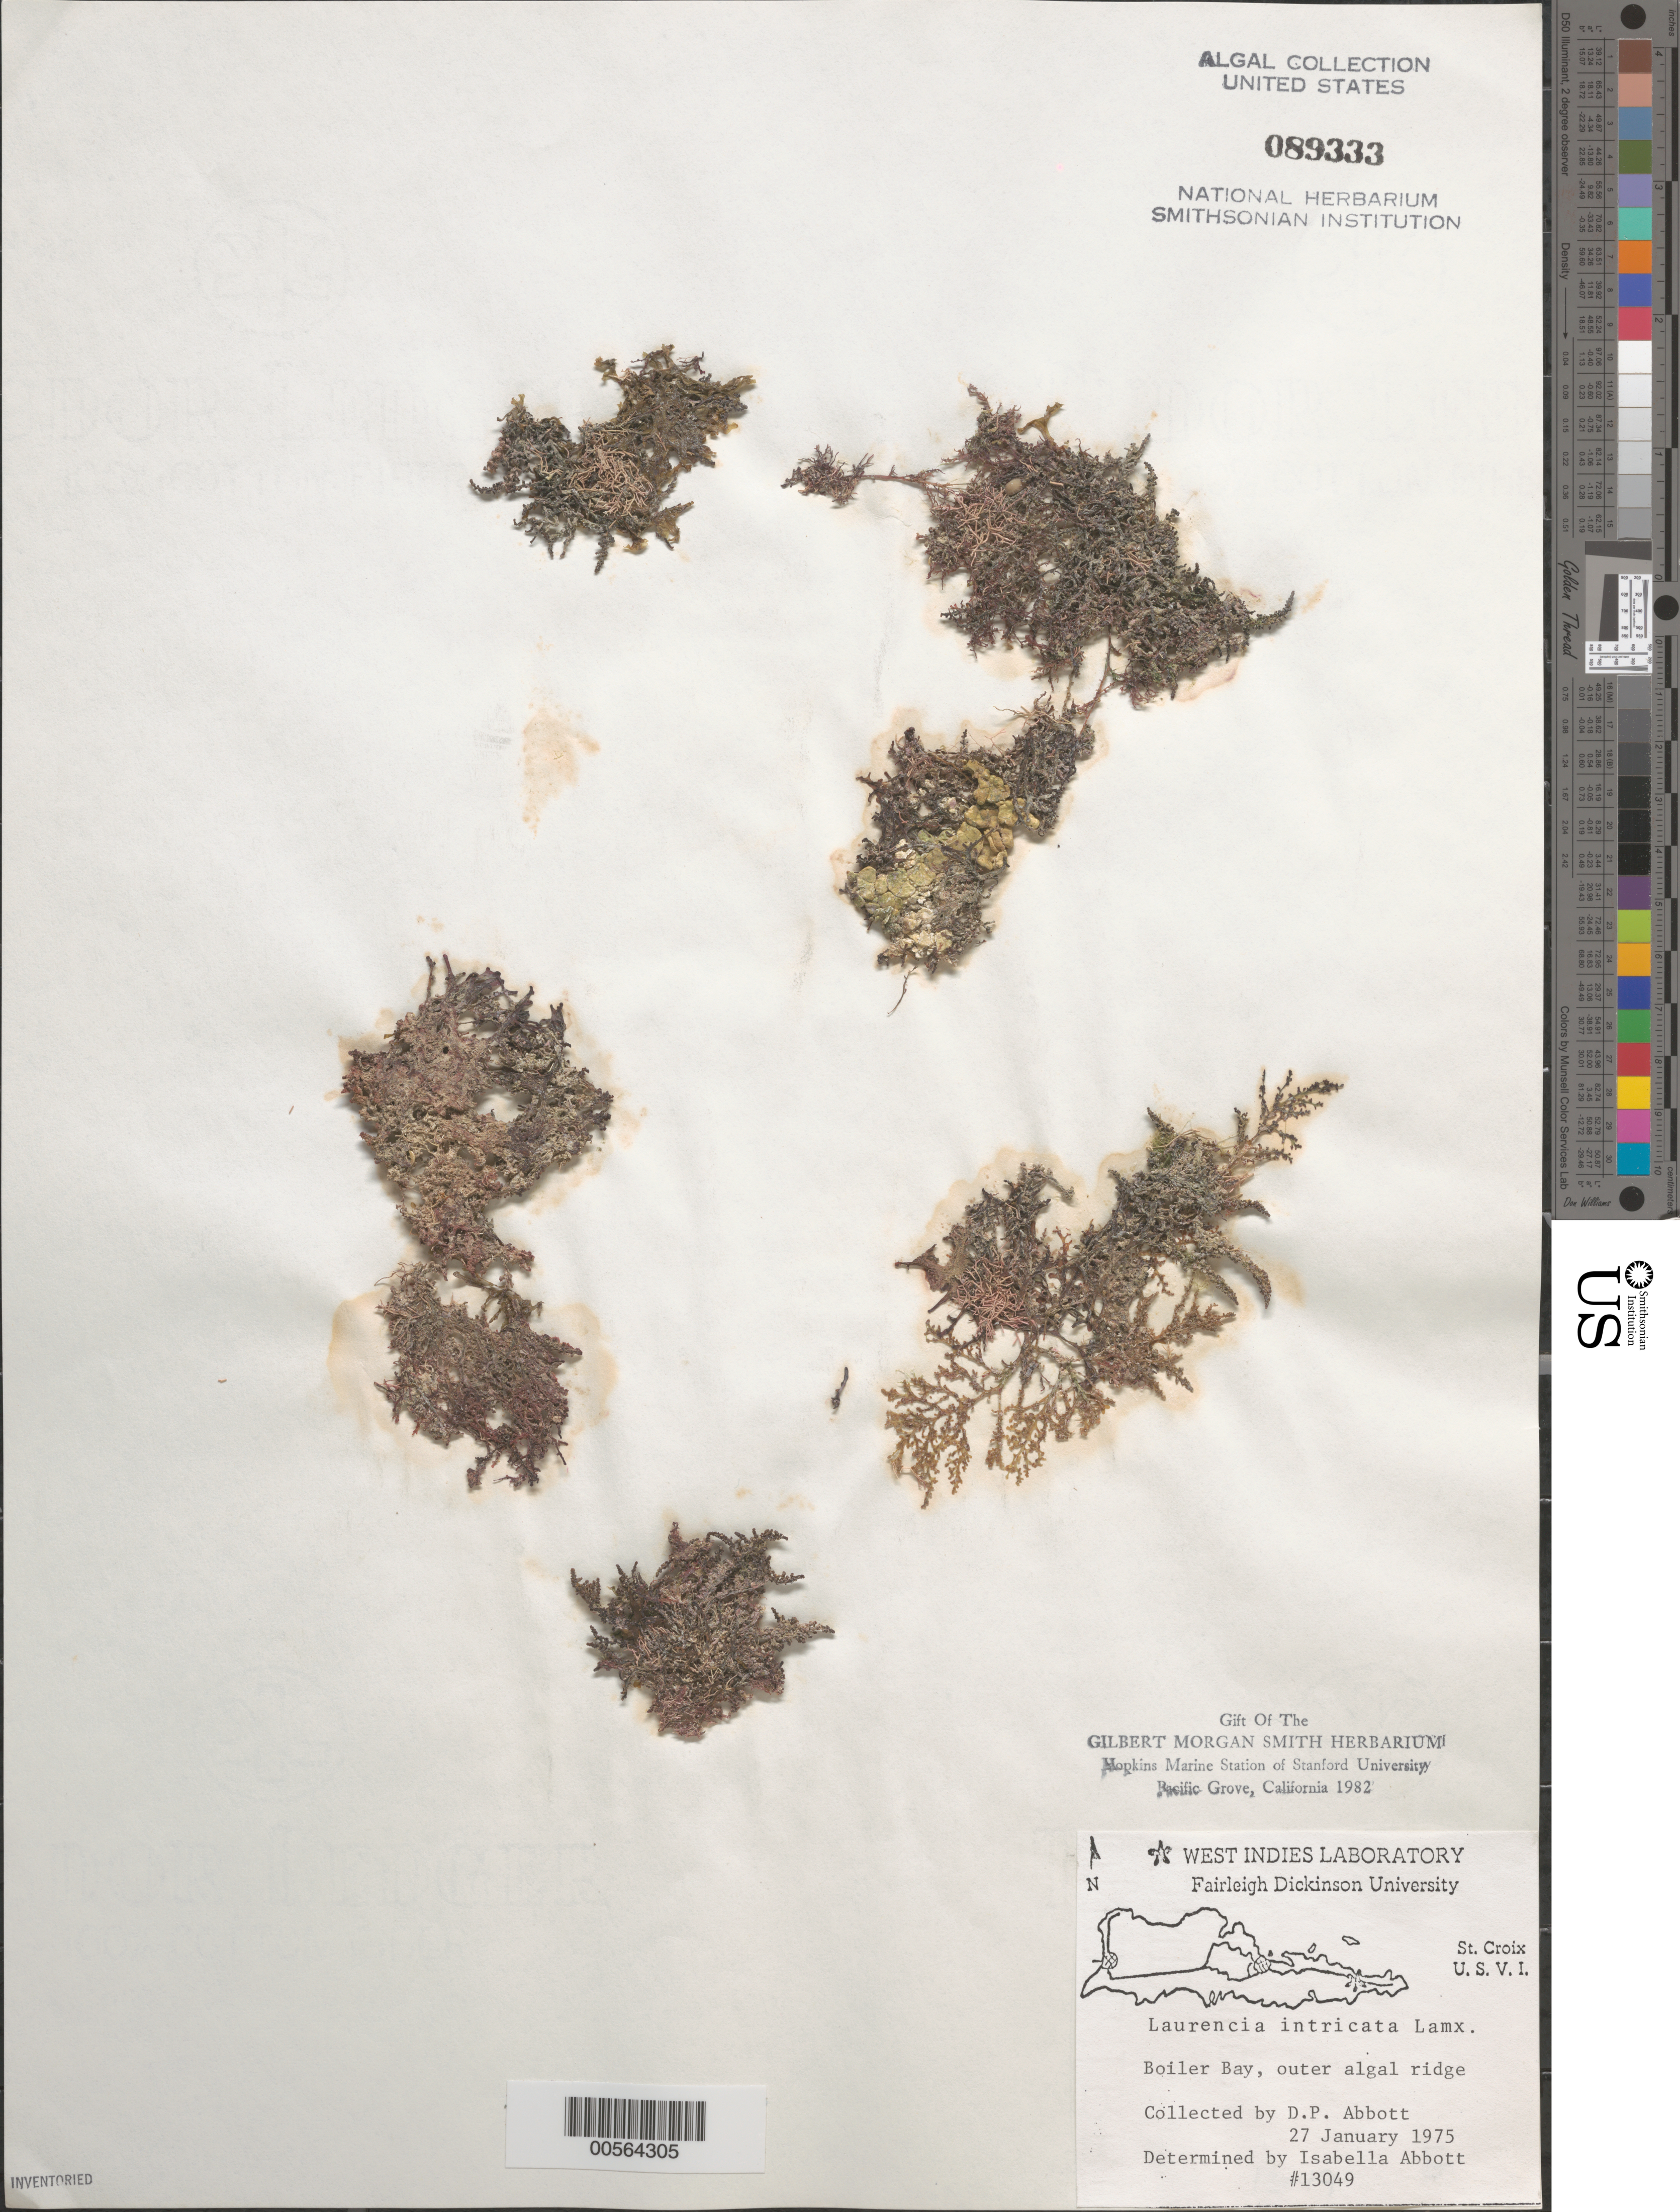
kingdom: Plantae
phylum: Rhodophyta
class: Florideophyceae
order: Ceramiales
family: Rhodomelaceae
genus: Laurencia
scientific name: Laurencia intricata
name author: J.V.Lamouroux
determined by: Abbott, Isabella A.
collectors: D. P. Abbott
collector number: IAA 13049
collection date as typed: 27 Jan 1975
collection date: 1975-01-27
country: U.S. Virgin Islands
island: St. Croix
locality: Boiler Bay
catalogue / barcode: US 89333